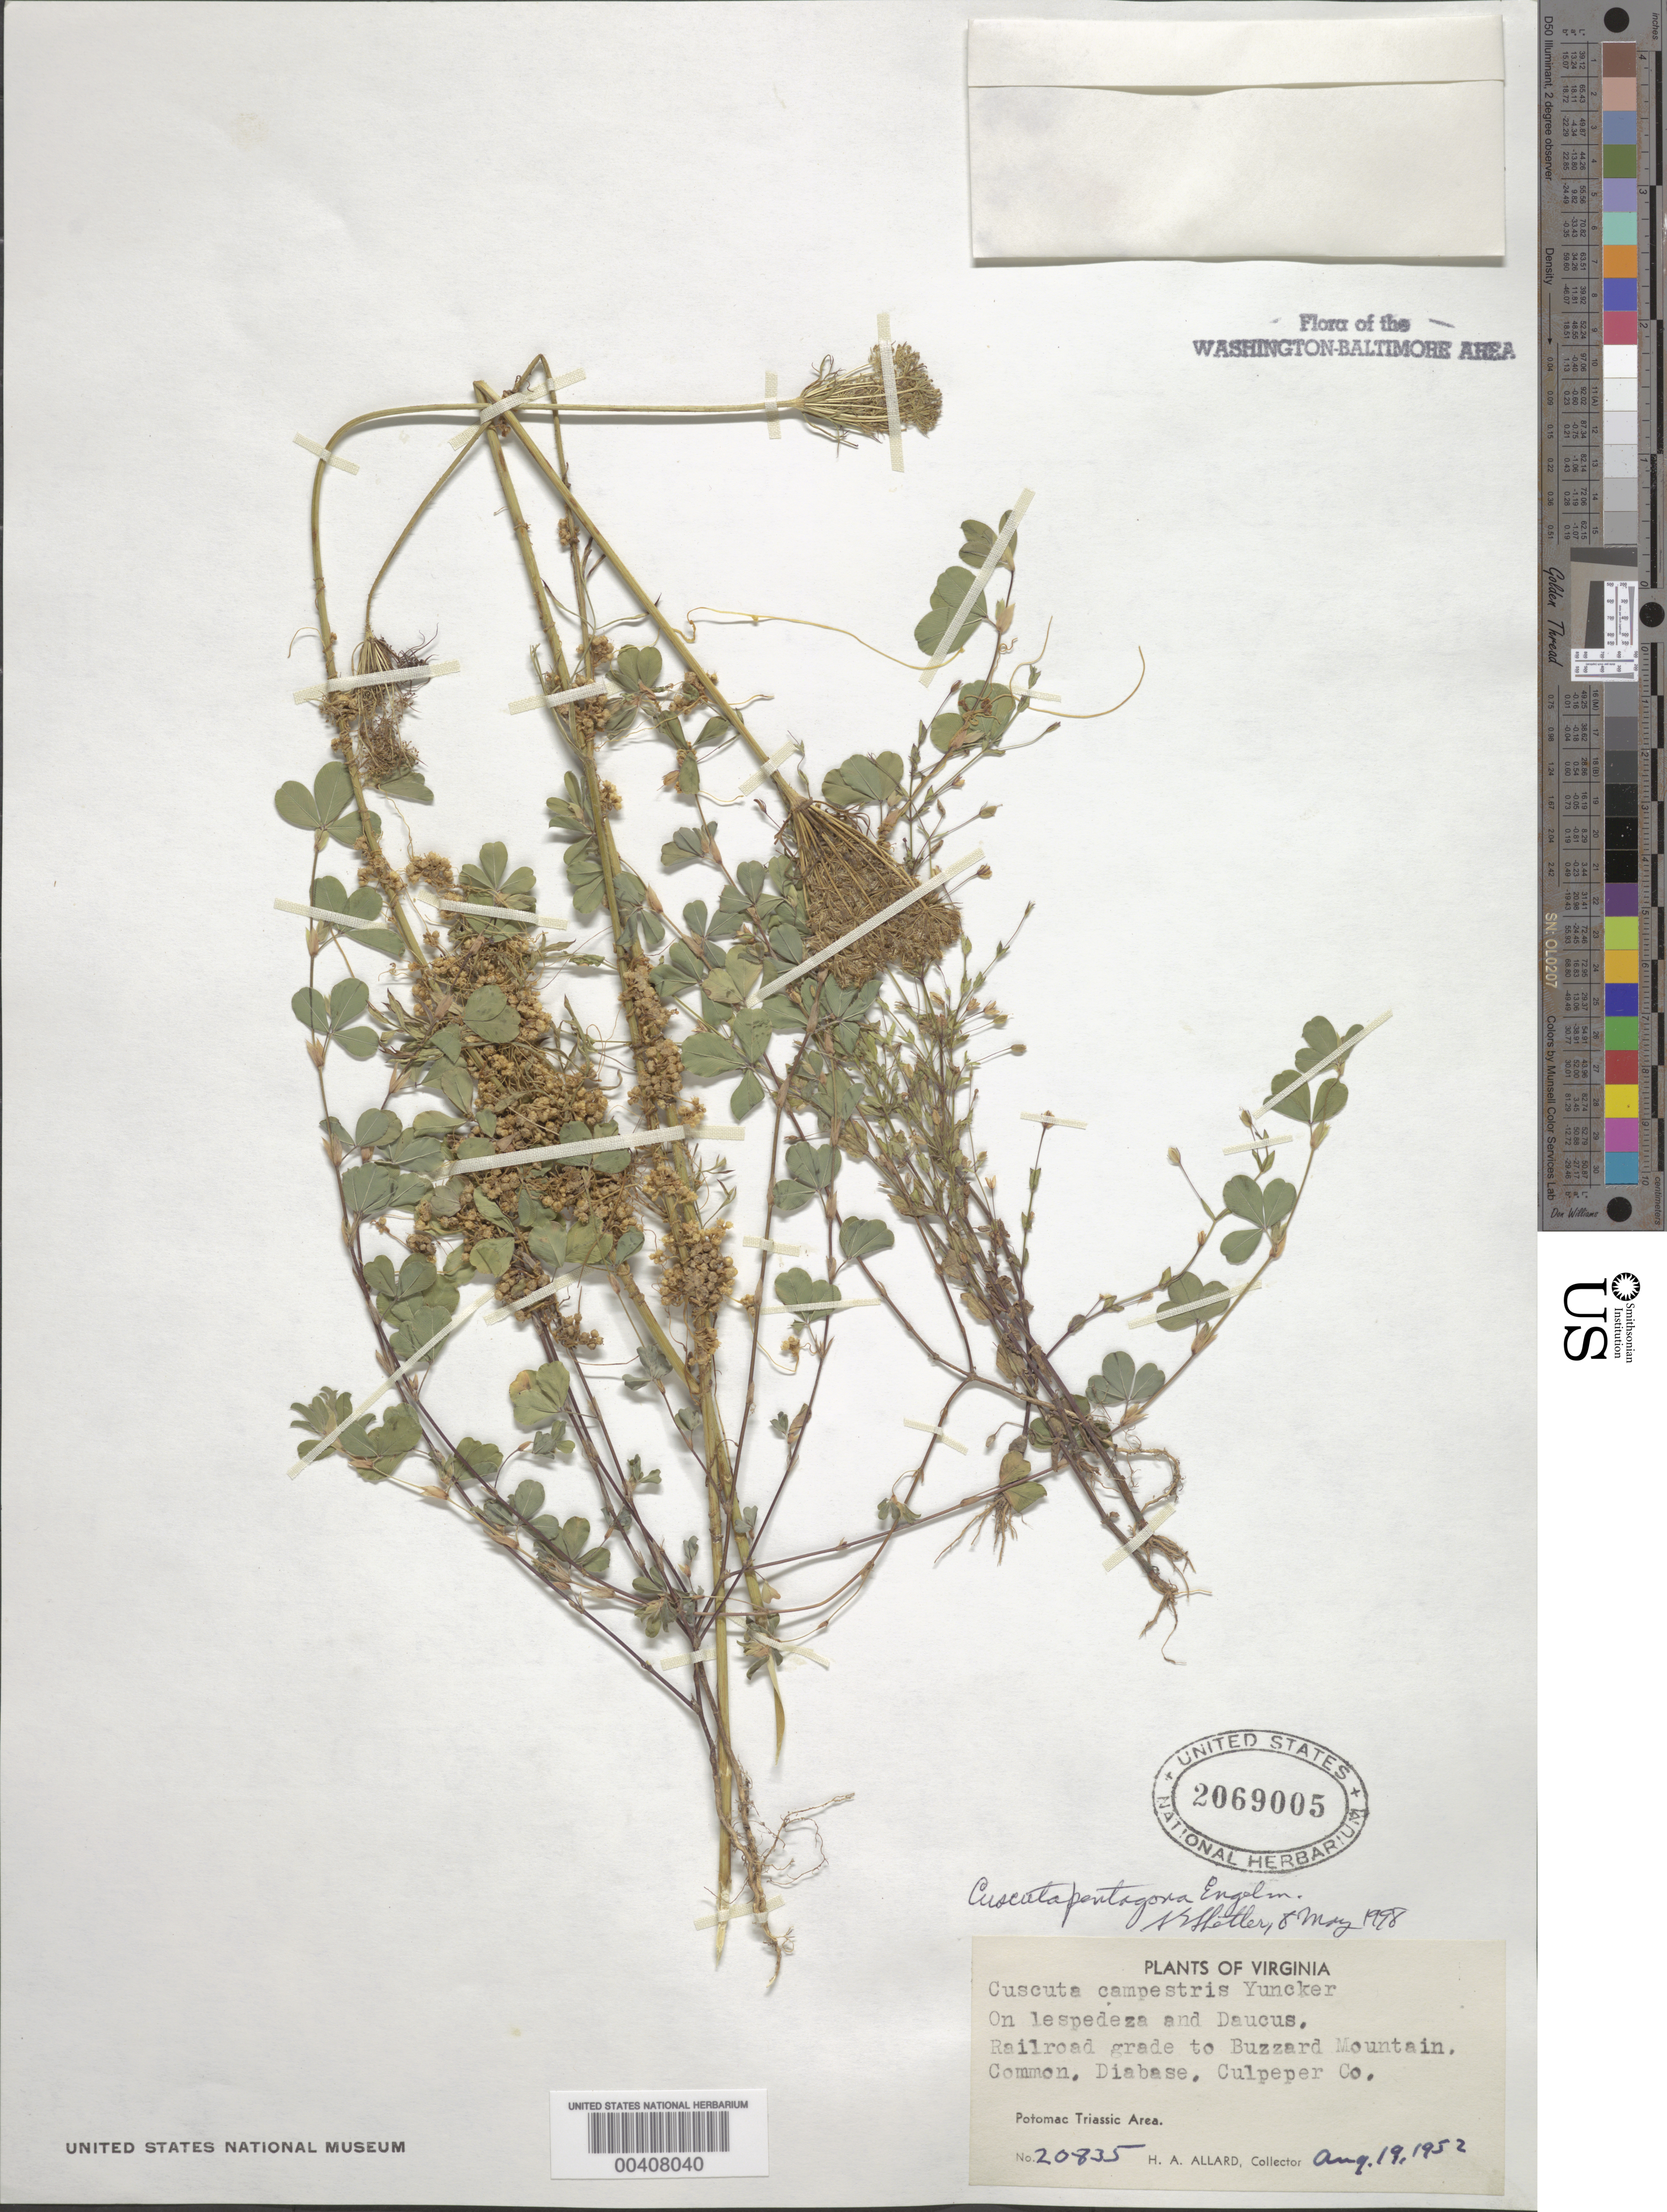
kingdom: Plantae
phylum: Tracheophyta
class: Magnoliopsida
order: Solanales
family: Convolvulaceae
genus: Cuscuta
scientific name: Cuscuta pentagona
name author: Engelm.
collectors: H. A. Allard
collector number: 20835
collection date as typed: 19 Aug 1952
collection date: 1952-08-19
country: United States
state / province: Virginia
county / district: Culpeper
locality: Buzzard Mountain, Potomac Triassic Area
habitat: Diabase, on Lespedeza and Daucus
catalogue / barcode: US 2069005